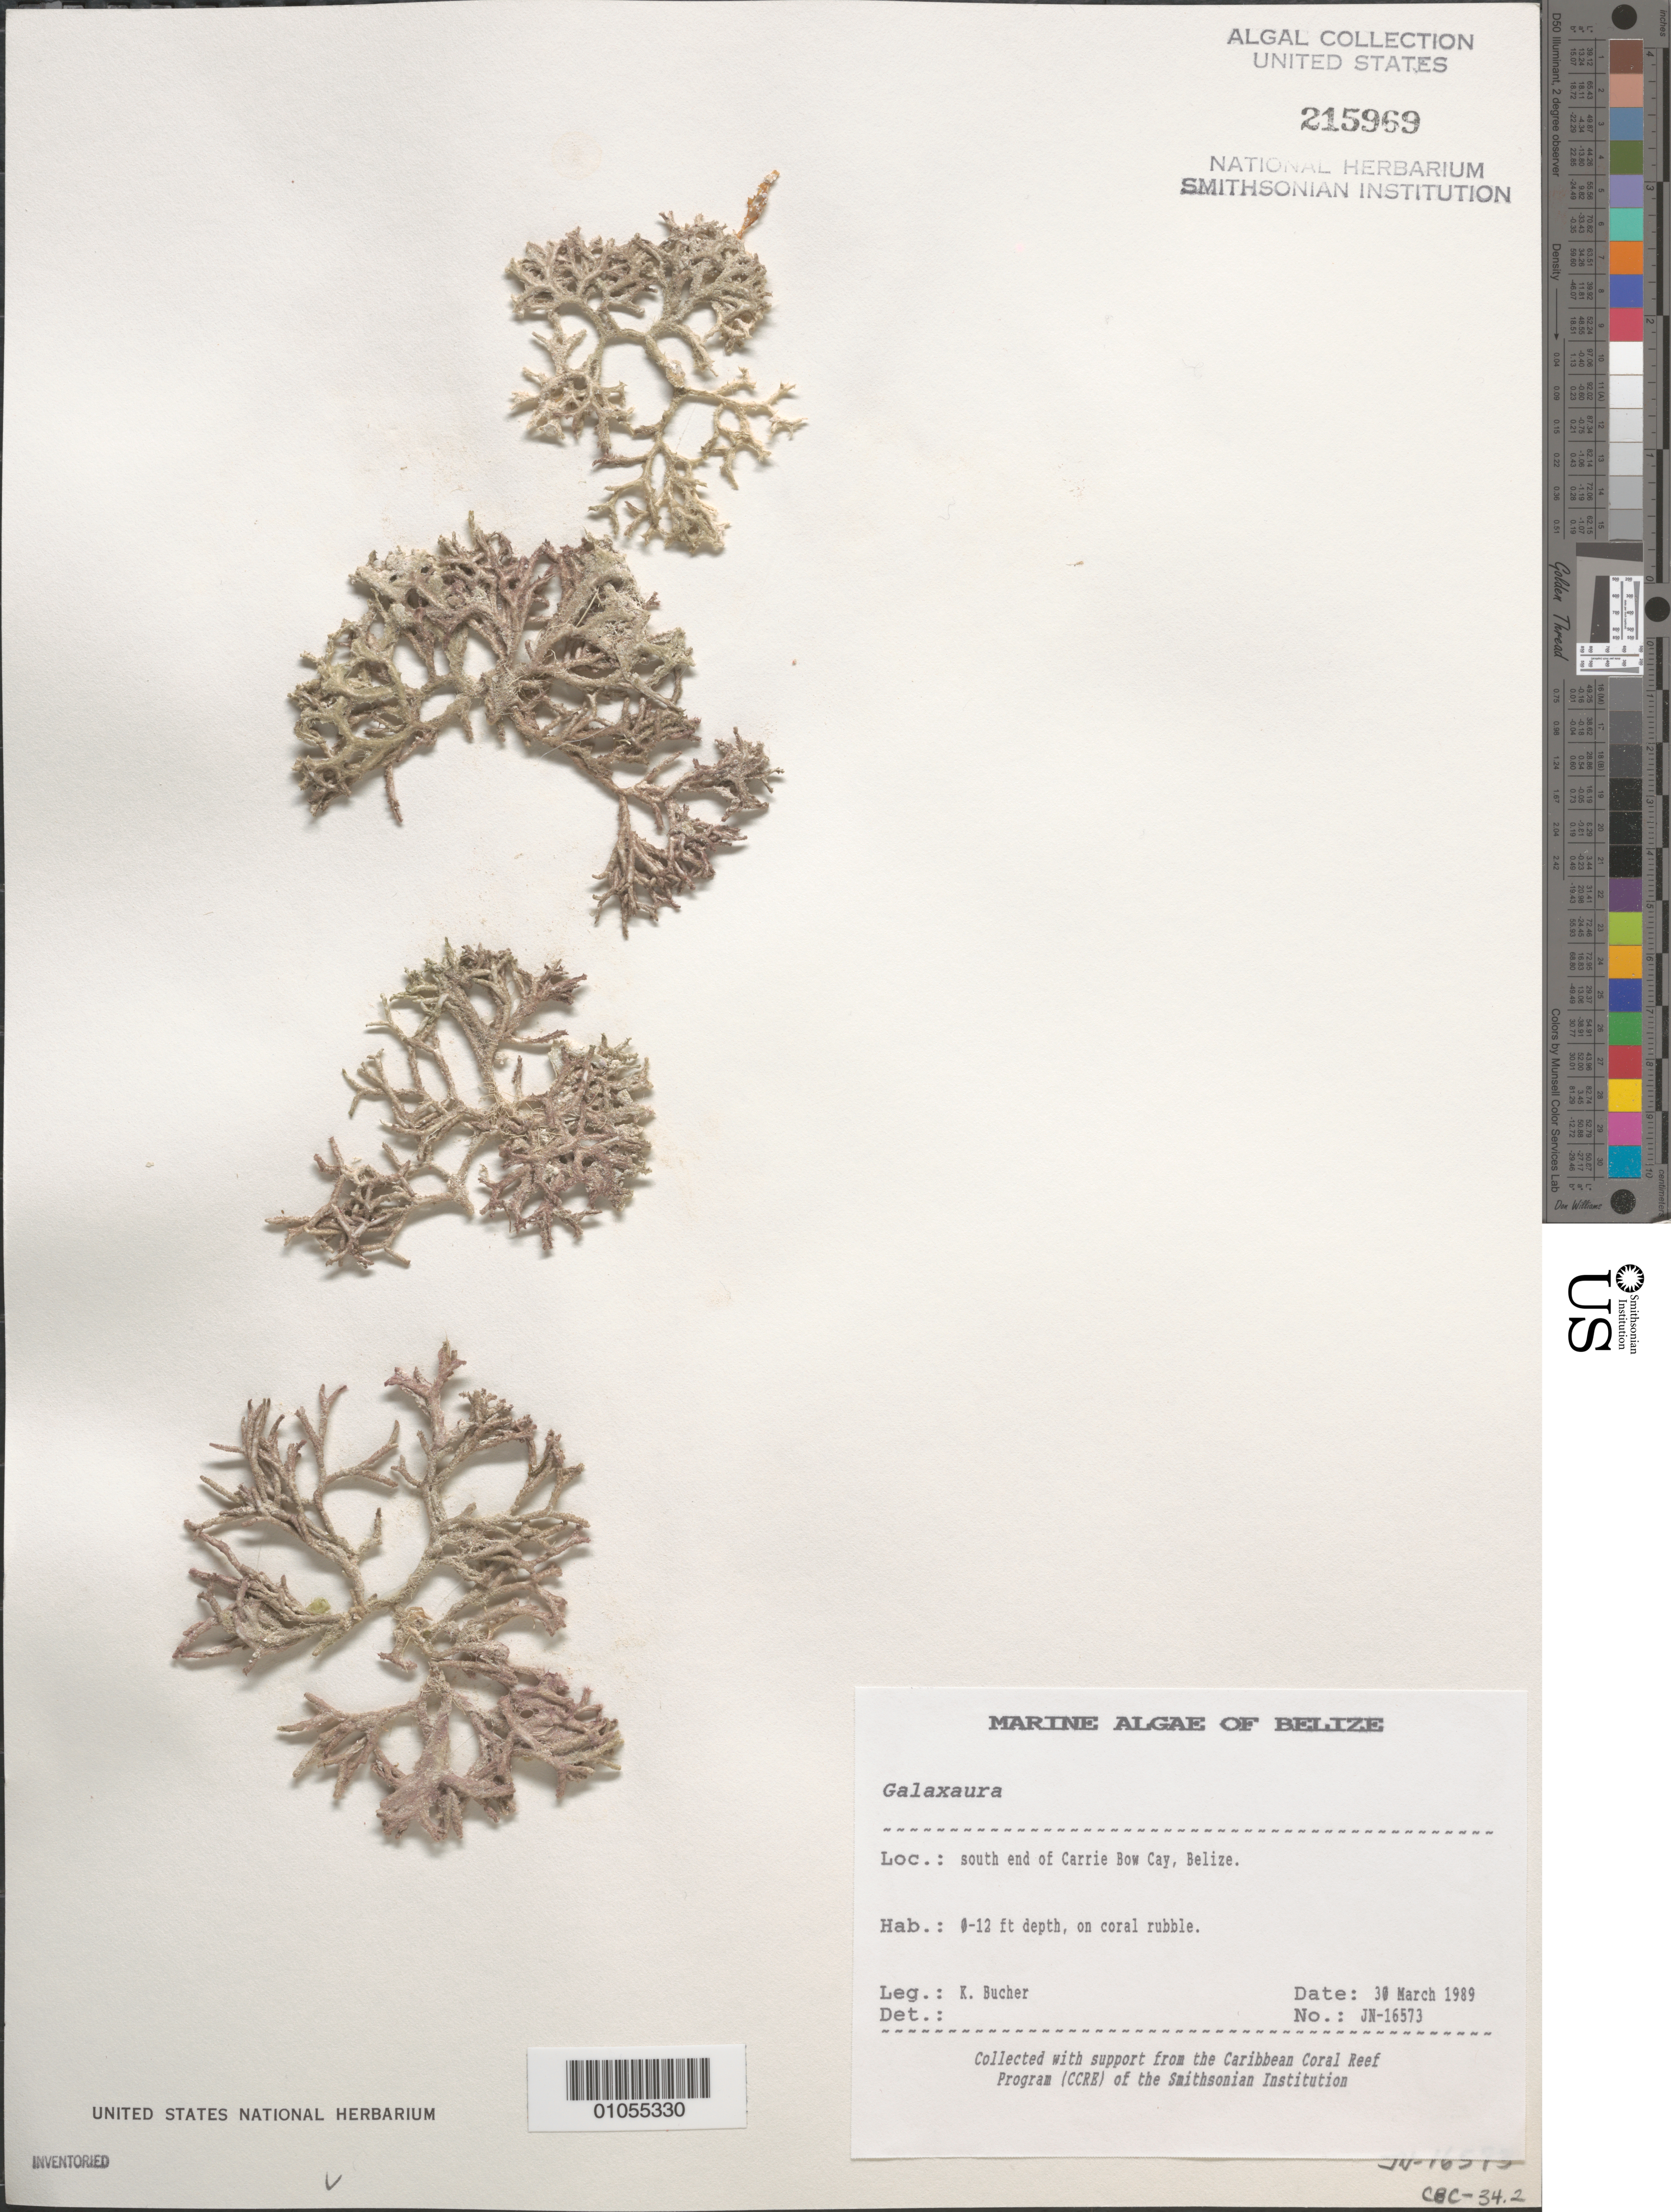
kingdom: Plantae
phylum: Rhodophyta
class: Florideophyceae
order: Nemaliales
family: Galaxauraceae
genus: Galaxaura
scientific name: Galaxaura sp.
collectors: K. E. Bucher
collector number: JN-16573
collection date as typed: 30 Mar 1989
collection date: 1989-03-30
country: Belize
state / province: Stann Creek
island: Carrie Bow Cay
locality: South end of Carrie Bow Cay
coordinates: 16 48'N, 88 05'W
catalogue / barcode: US 215969